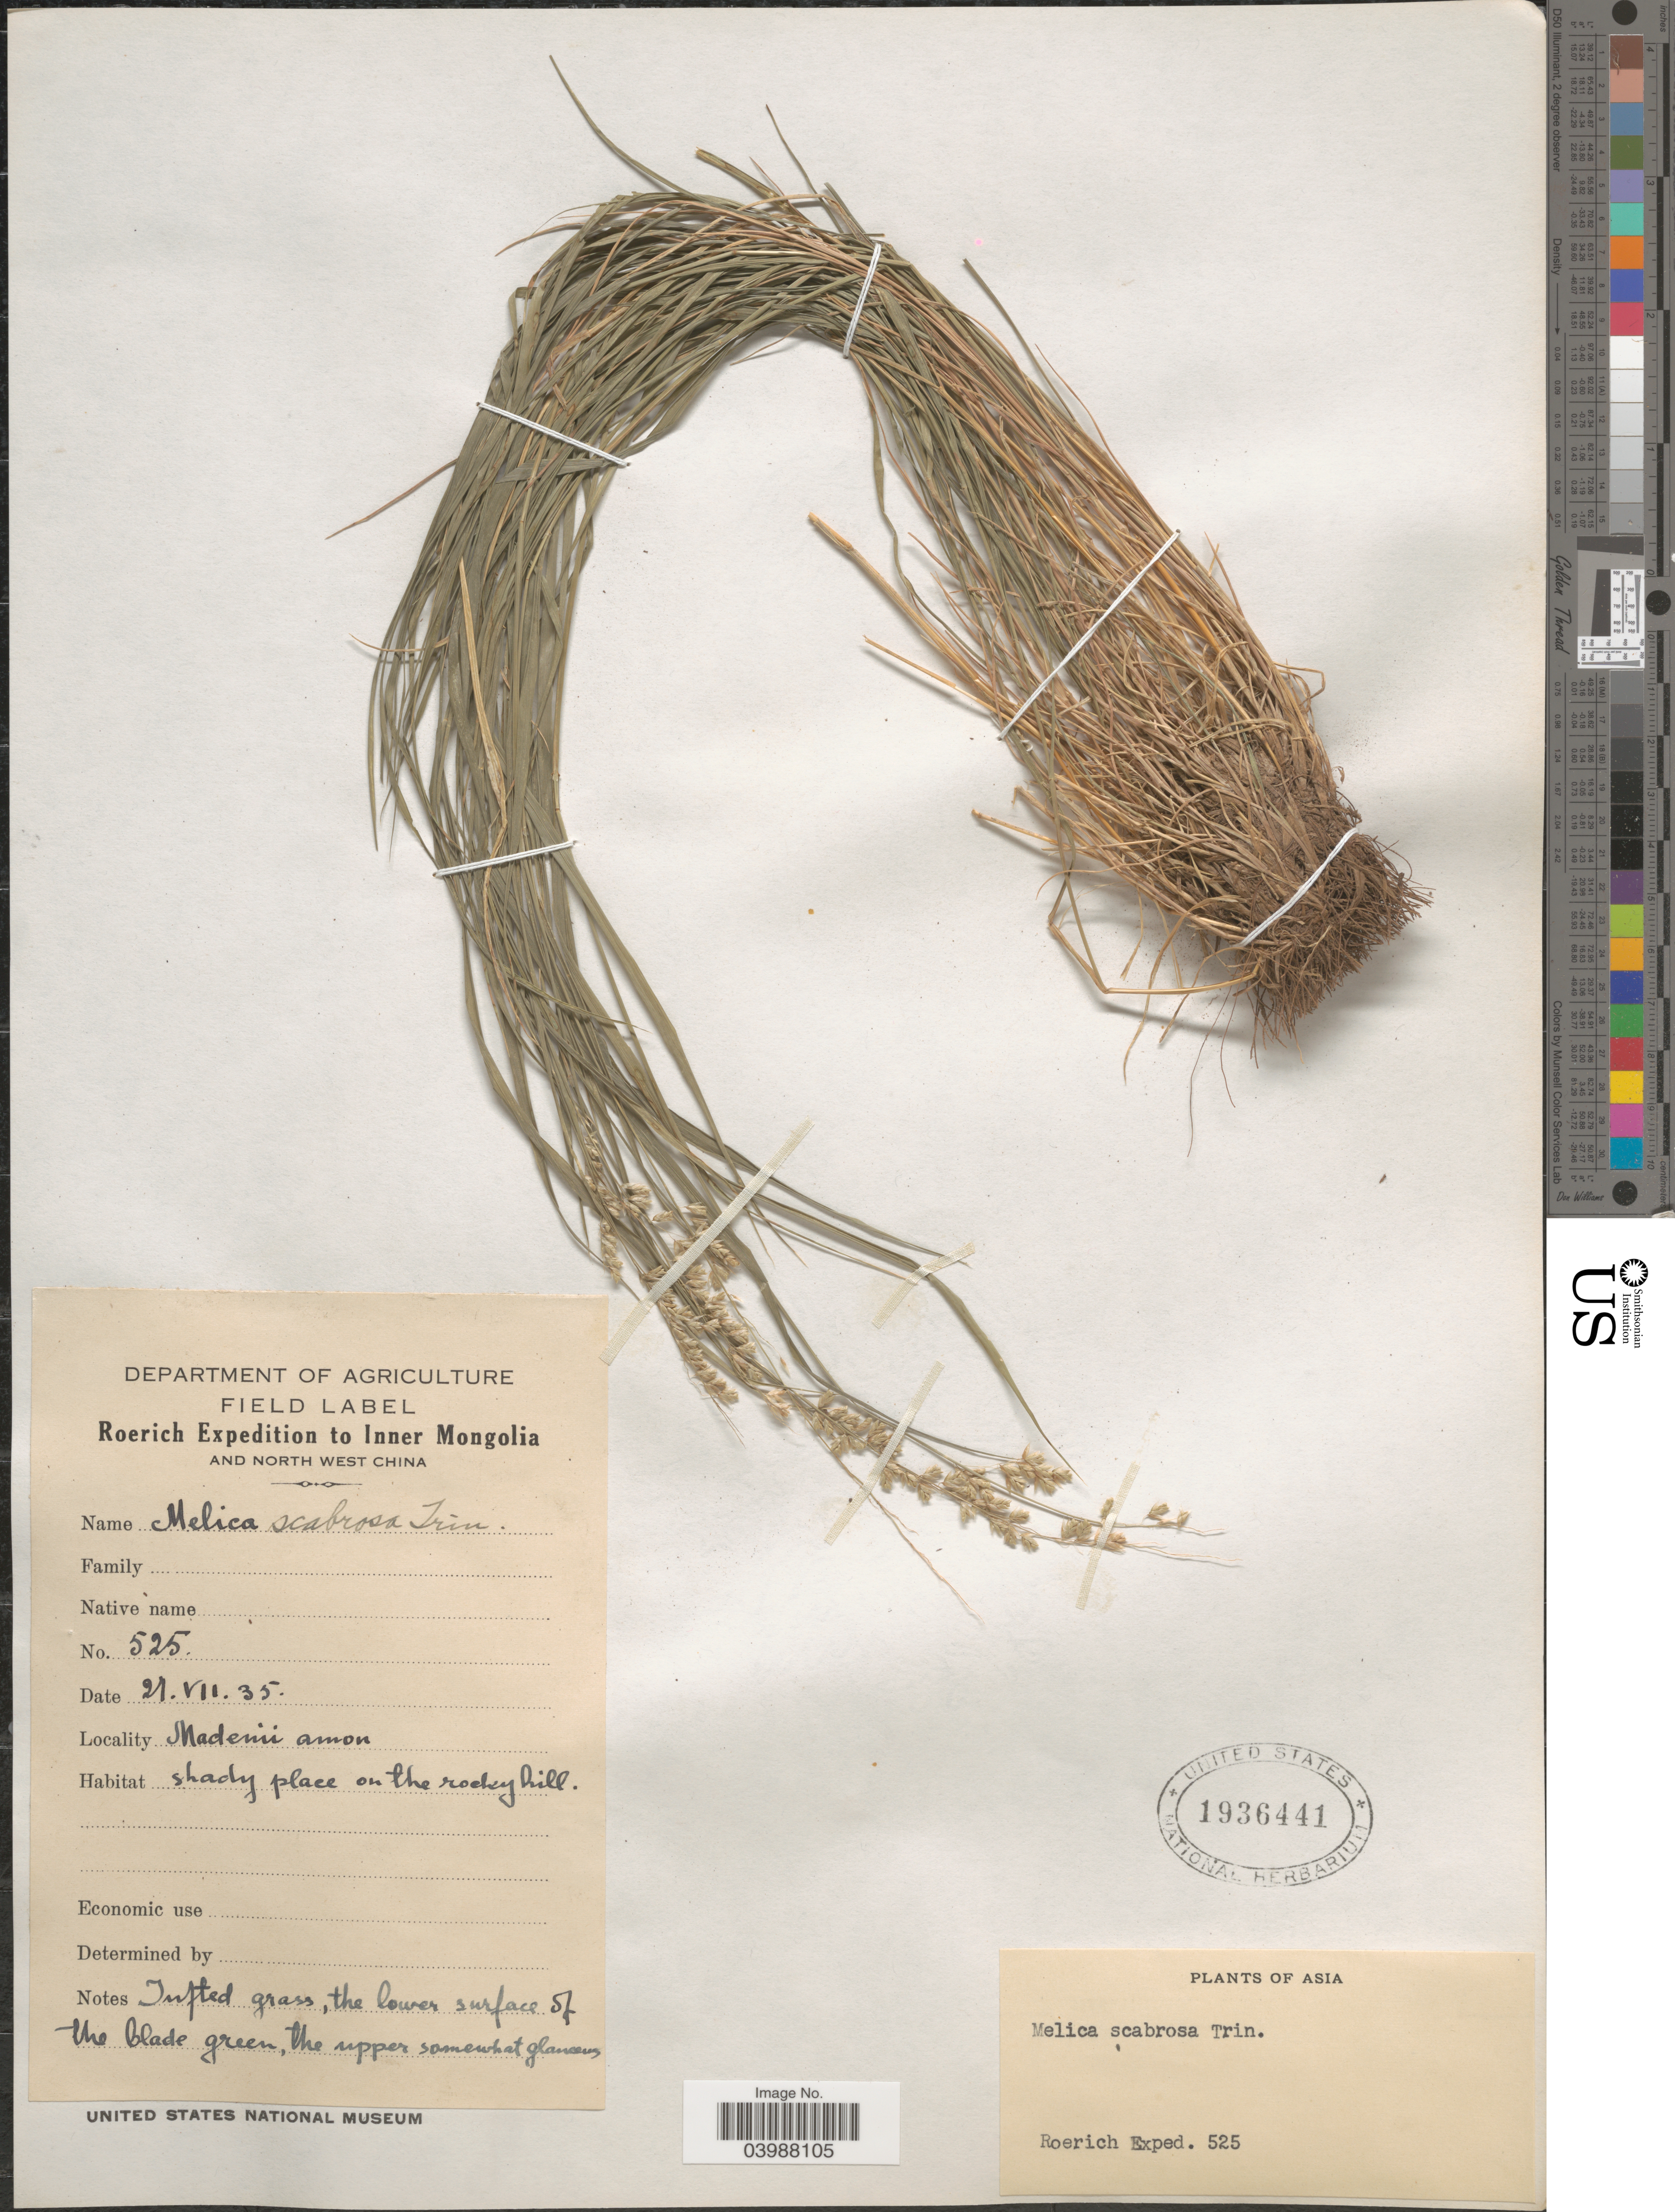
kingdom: Plantae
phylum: Tracheophyta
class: Liliopsida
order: Poales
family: Poaceae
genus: Melica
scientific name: Melica scabrosa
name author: Trin.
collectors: Roerich Expedition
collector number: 525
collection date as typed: Transcribed d/m/y: 27/7/35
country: China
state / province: Nei Monggol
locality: Inner Mongolia and North West China. Madenii amon.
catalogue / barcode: US 1936441